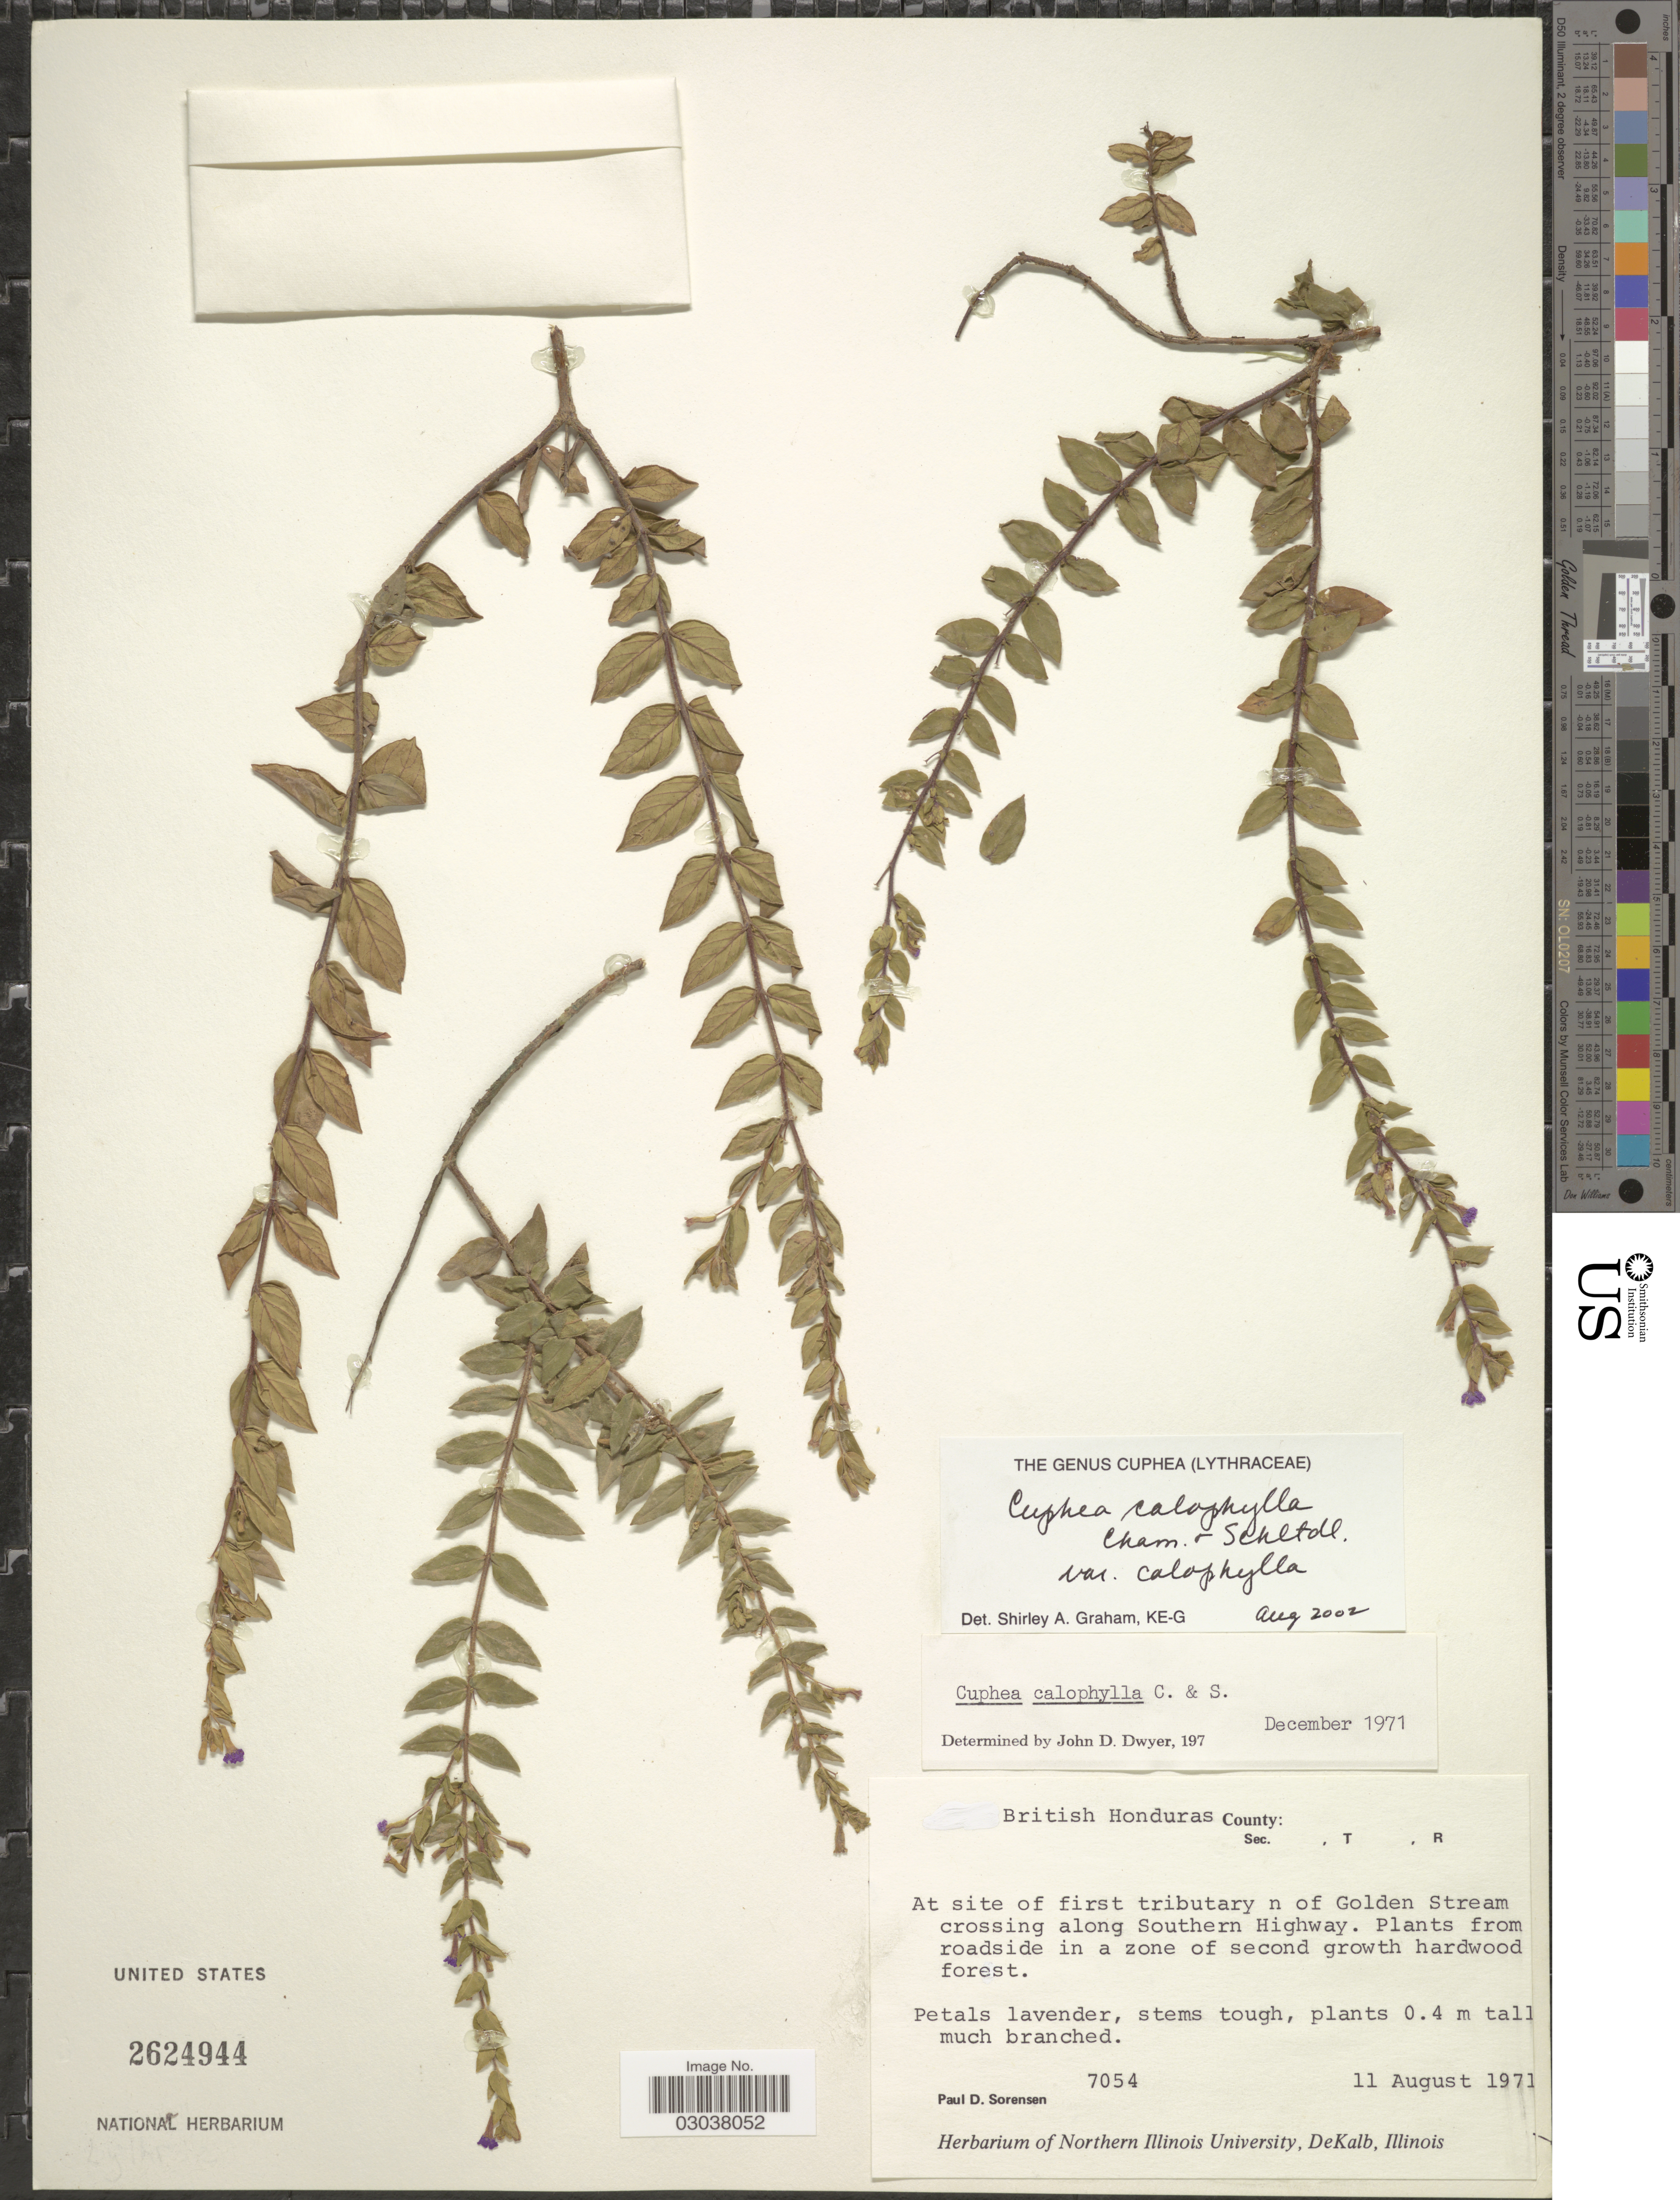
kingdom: Plantae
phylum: Tracheophyta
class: Magnoliopsida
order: Myrtales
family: Lythraceae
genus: Cuphea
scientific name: Cuphea calophylla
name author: Cham. & Schltdl.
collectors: P. Sorensen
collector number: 7054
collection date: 1971-08-11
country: Belize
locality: British Honduras. At site of first tributary n of Golden Stream crossing along Southern Highway.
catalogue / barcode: US 2624944